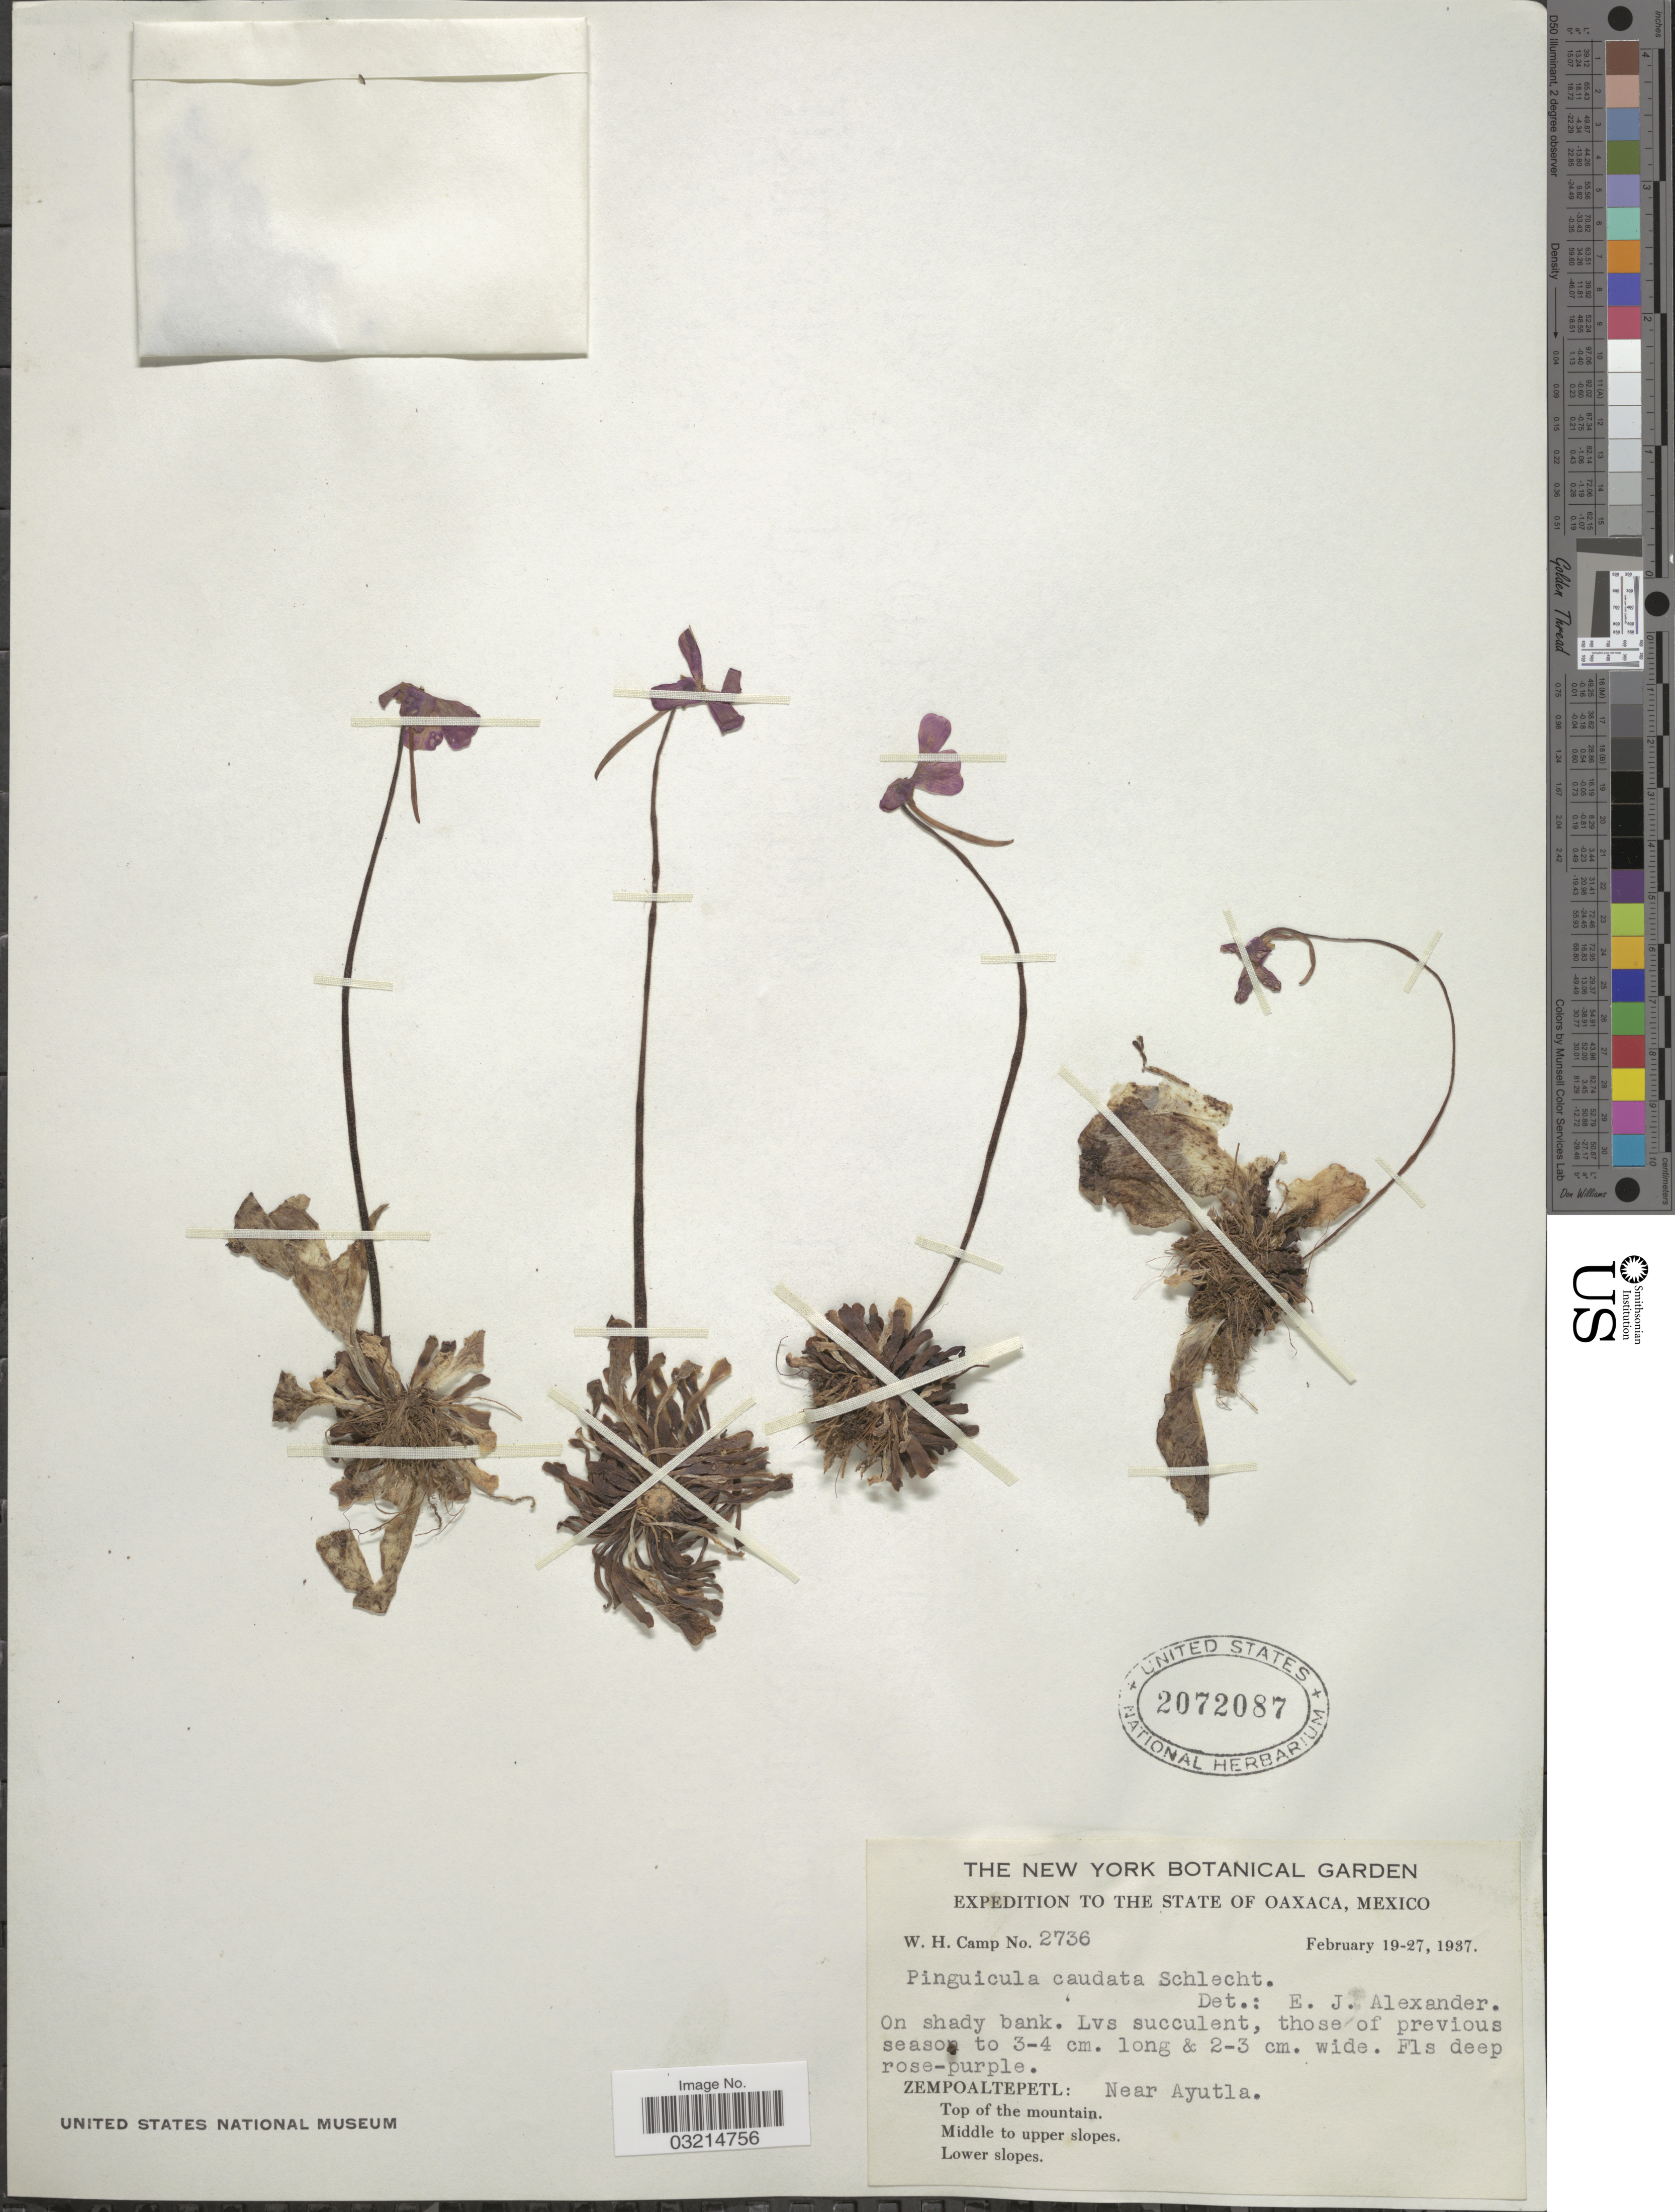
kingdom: Plantae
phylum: Tracheophyta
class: Magnoliopsida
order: Lamiales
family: Lentibulariaceae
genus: Pinguicula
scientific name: Pinguicula caudata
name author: Schltdl.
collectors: W. H. Camp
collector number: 2736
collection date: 1937-02-19/1937-02-27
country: Mexico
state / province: Oaxaca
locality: Zempoaltepetl: Near Ayutla. Top of the mountain. Middle to upper slopes. Lower slopes.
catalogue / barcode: US 2072087